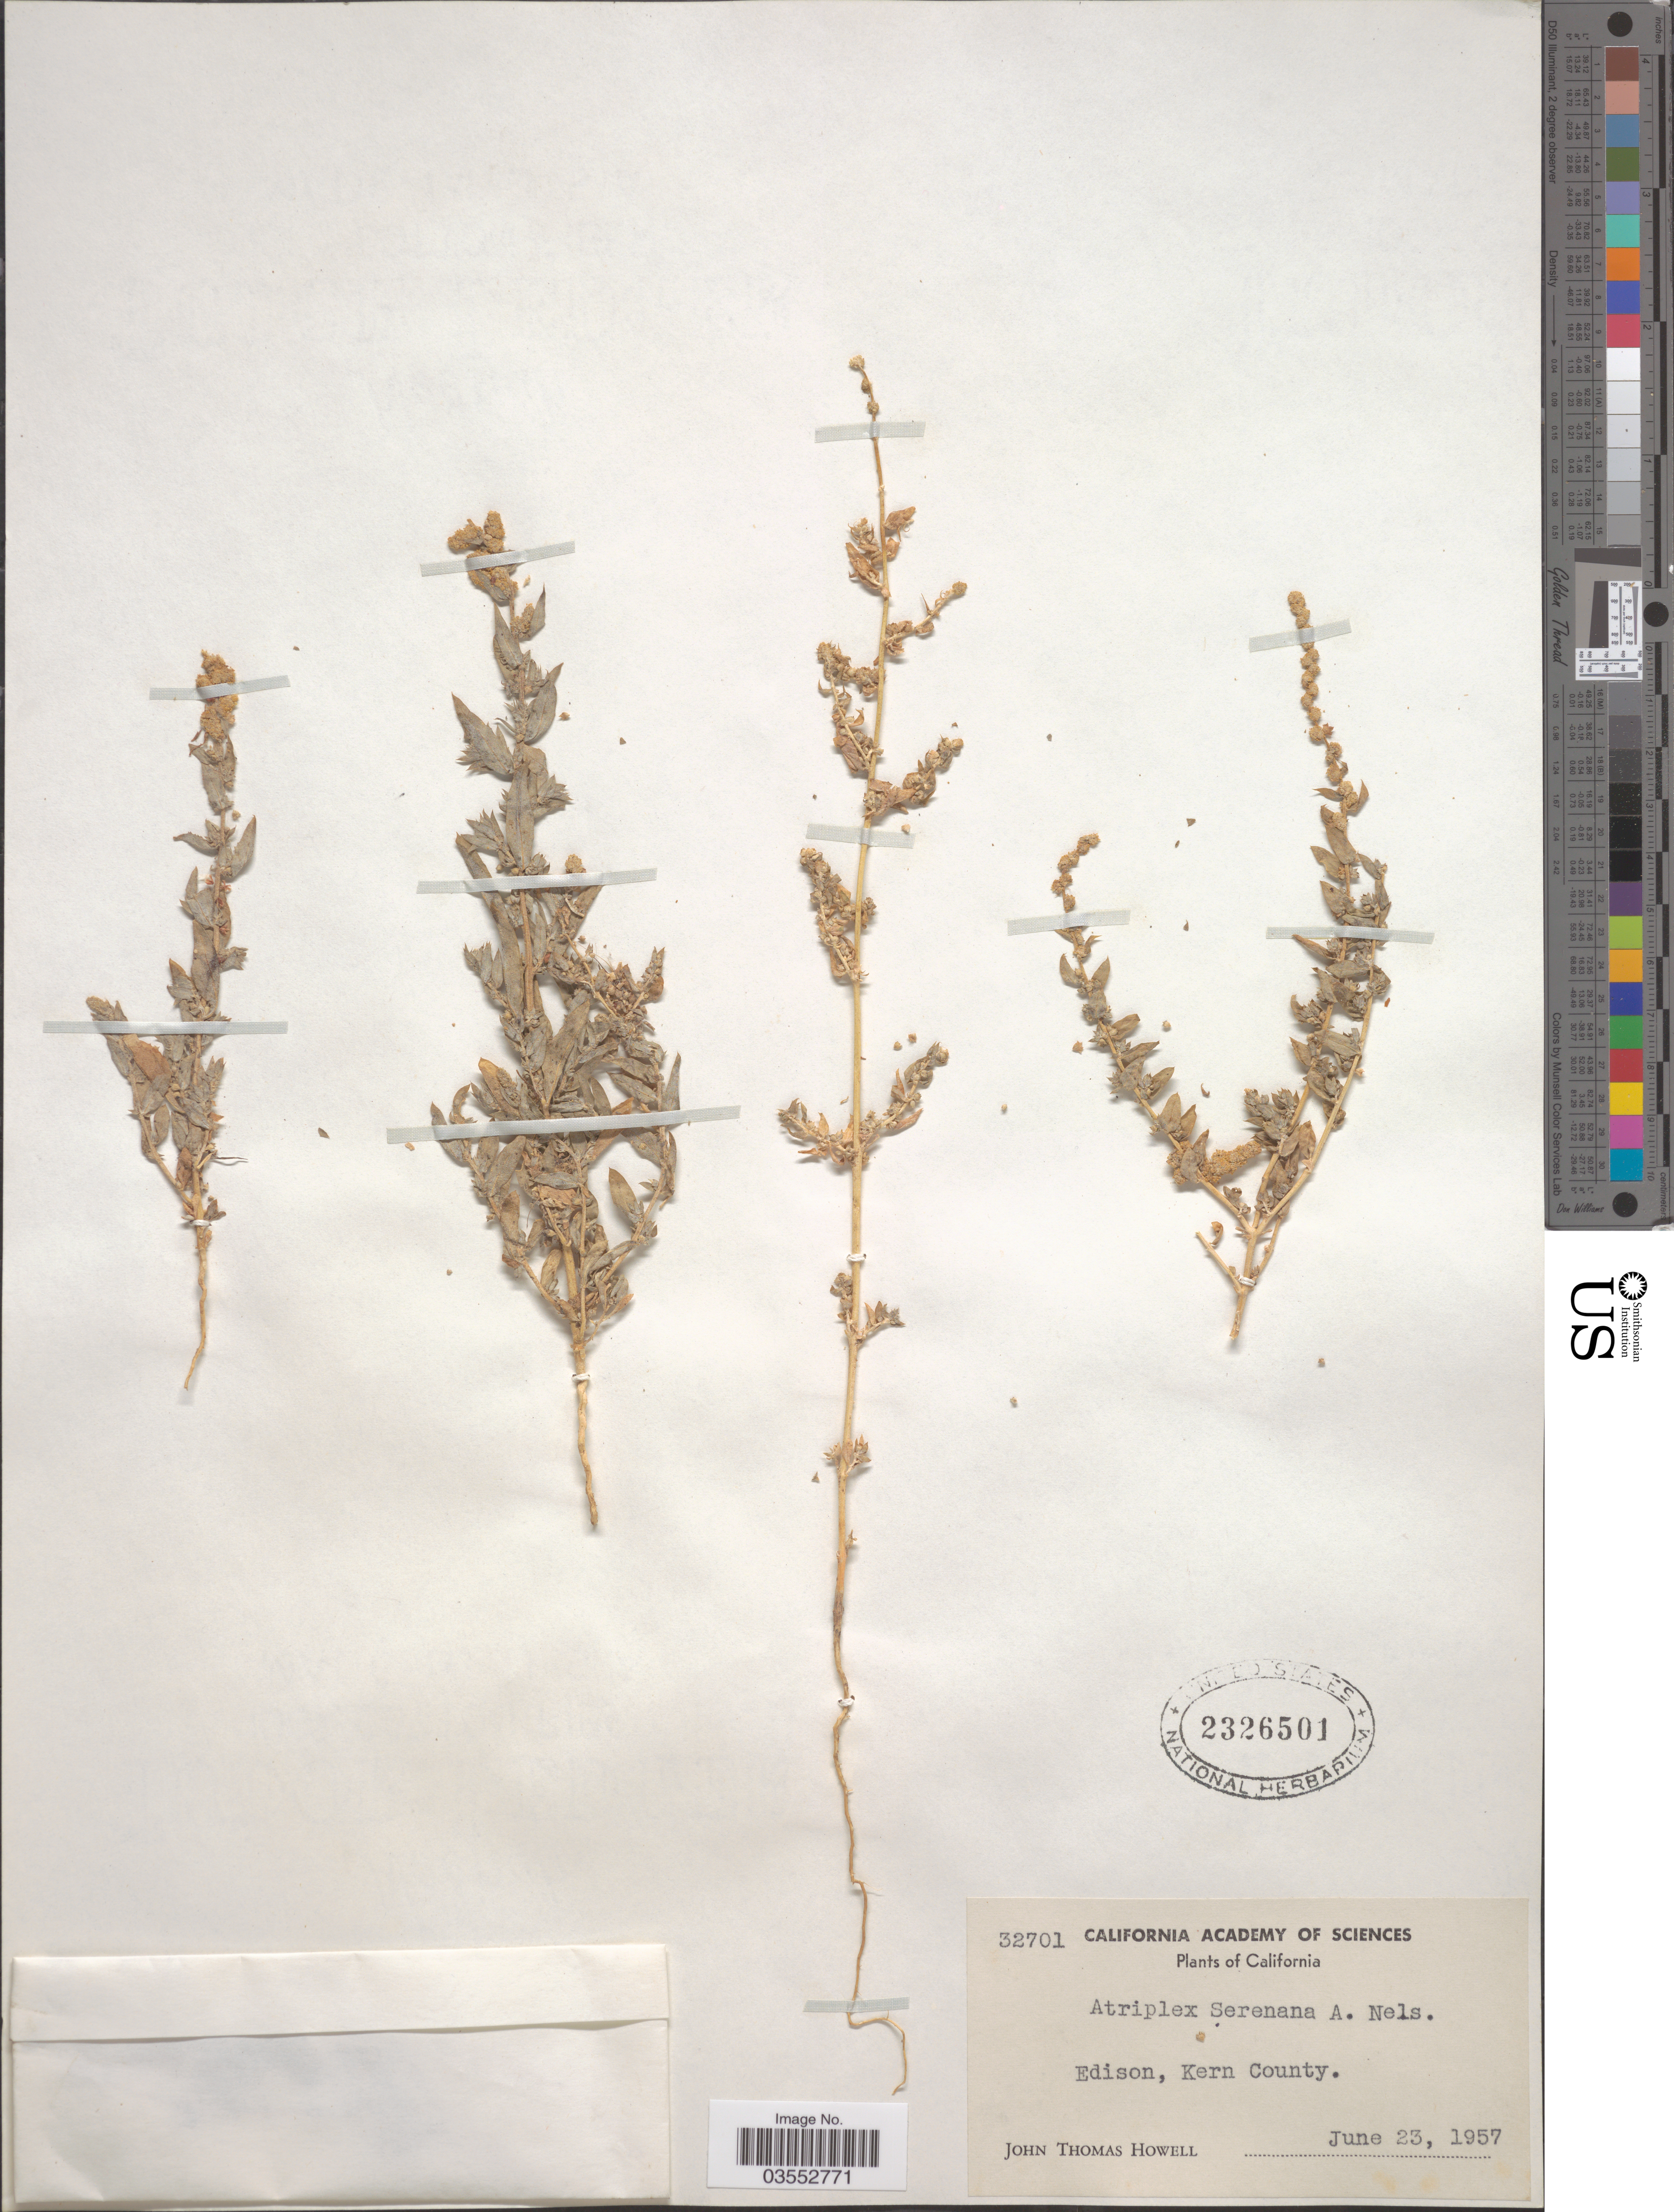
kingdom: Plantae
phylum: Tracheophyta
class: Magnoliopsida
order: Caryophyllales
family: Amaranthaceae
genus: Atriplex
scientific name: Atriplex serenana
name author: A. Nelson ex Abrams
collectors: J. T. Howell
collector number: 32701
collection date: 1957-06-23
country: United States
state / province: California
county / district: Kern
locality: Edison, Kern County.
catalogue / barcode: US 2326501